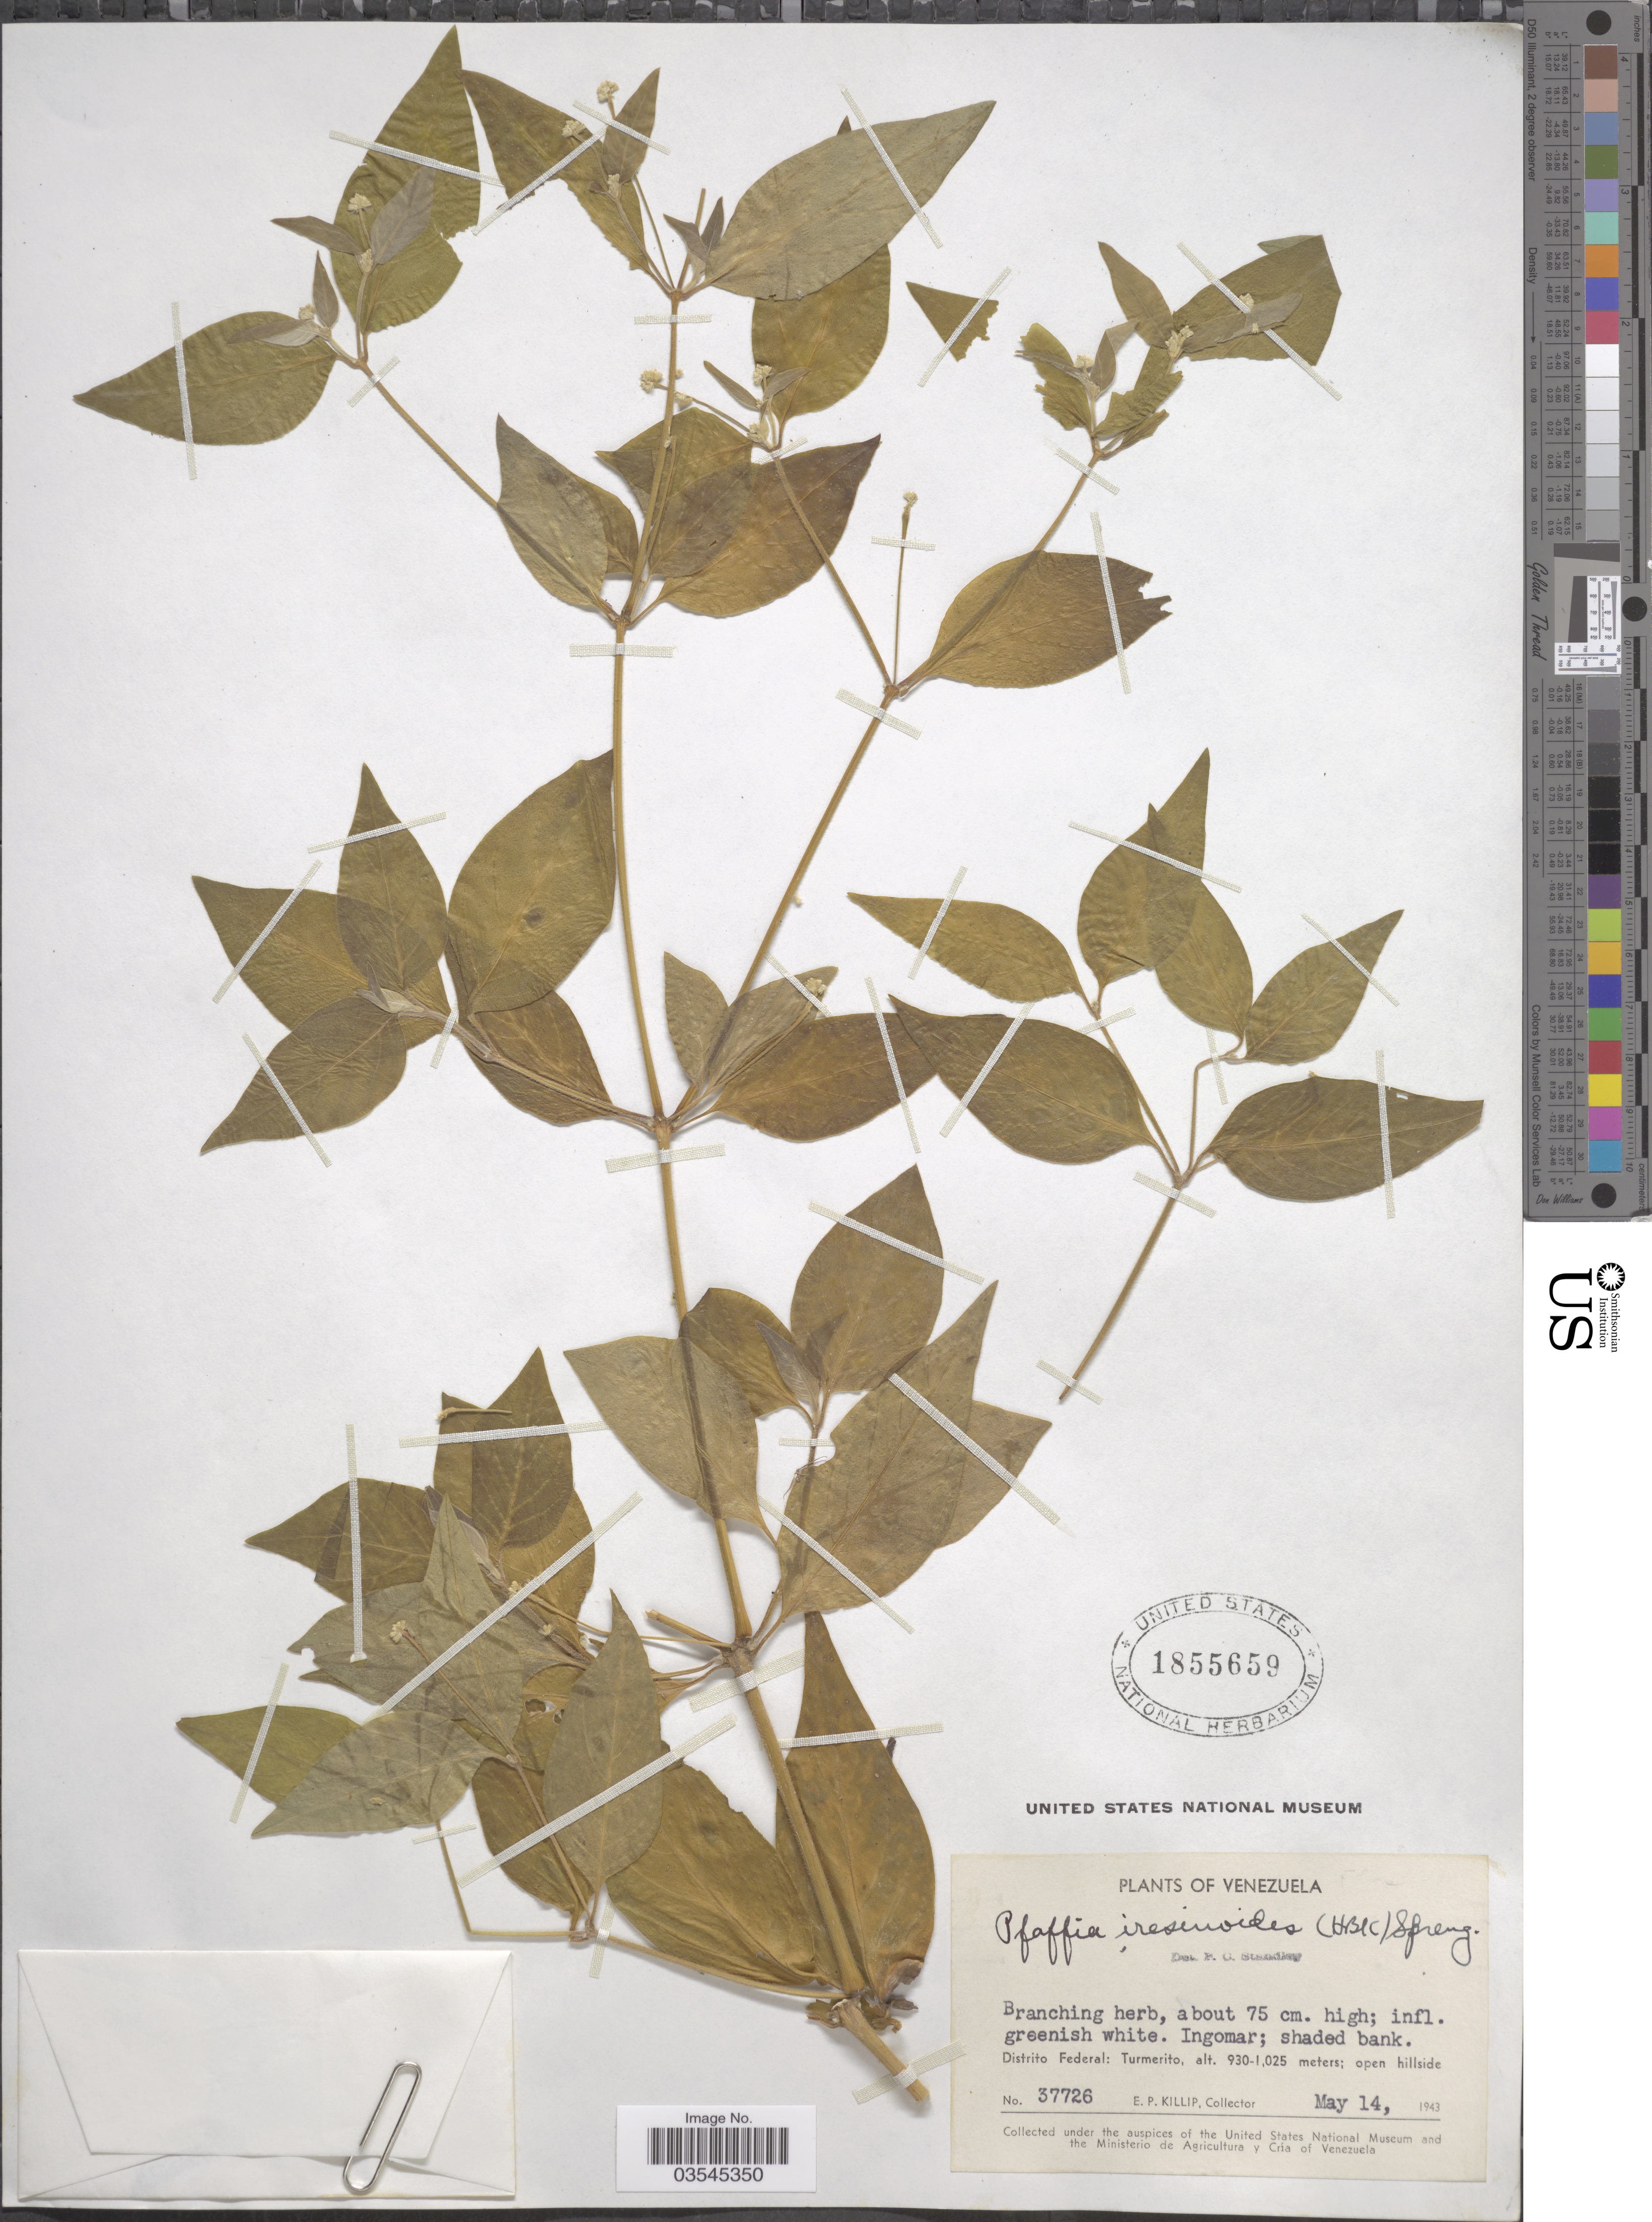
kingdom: Plantae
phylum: Tracheophyta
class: Magnoliopsida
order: Caryophyllales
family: Amaranthaceae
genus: Pfaffia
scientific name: Pfaffia iresinoides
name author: (Kunth) Spreng.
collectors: E. P. Killip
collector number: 37726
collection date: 1943-05-14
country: Venezuela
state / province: Distrito Federal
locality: Turmerito.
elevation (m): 930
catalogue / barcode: US 1855659